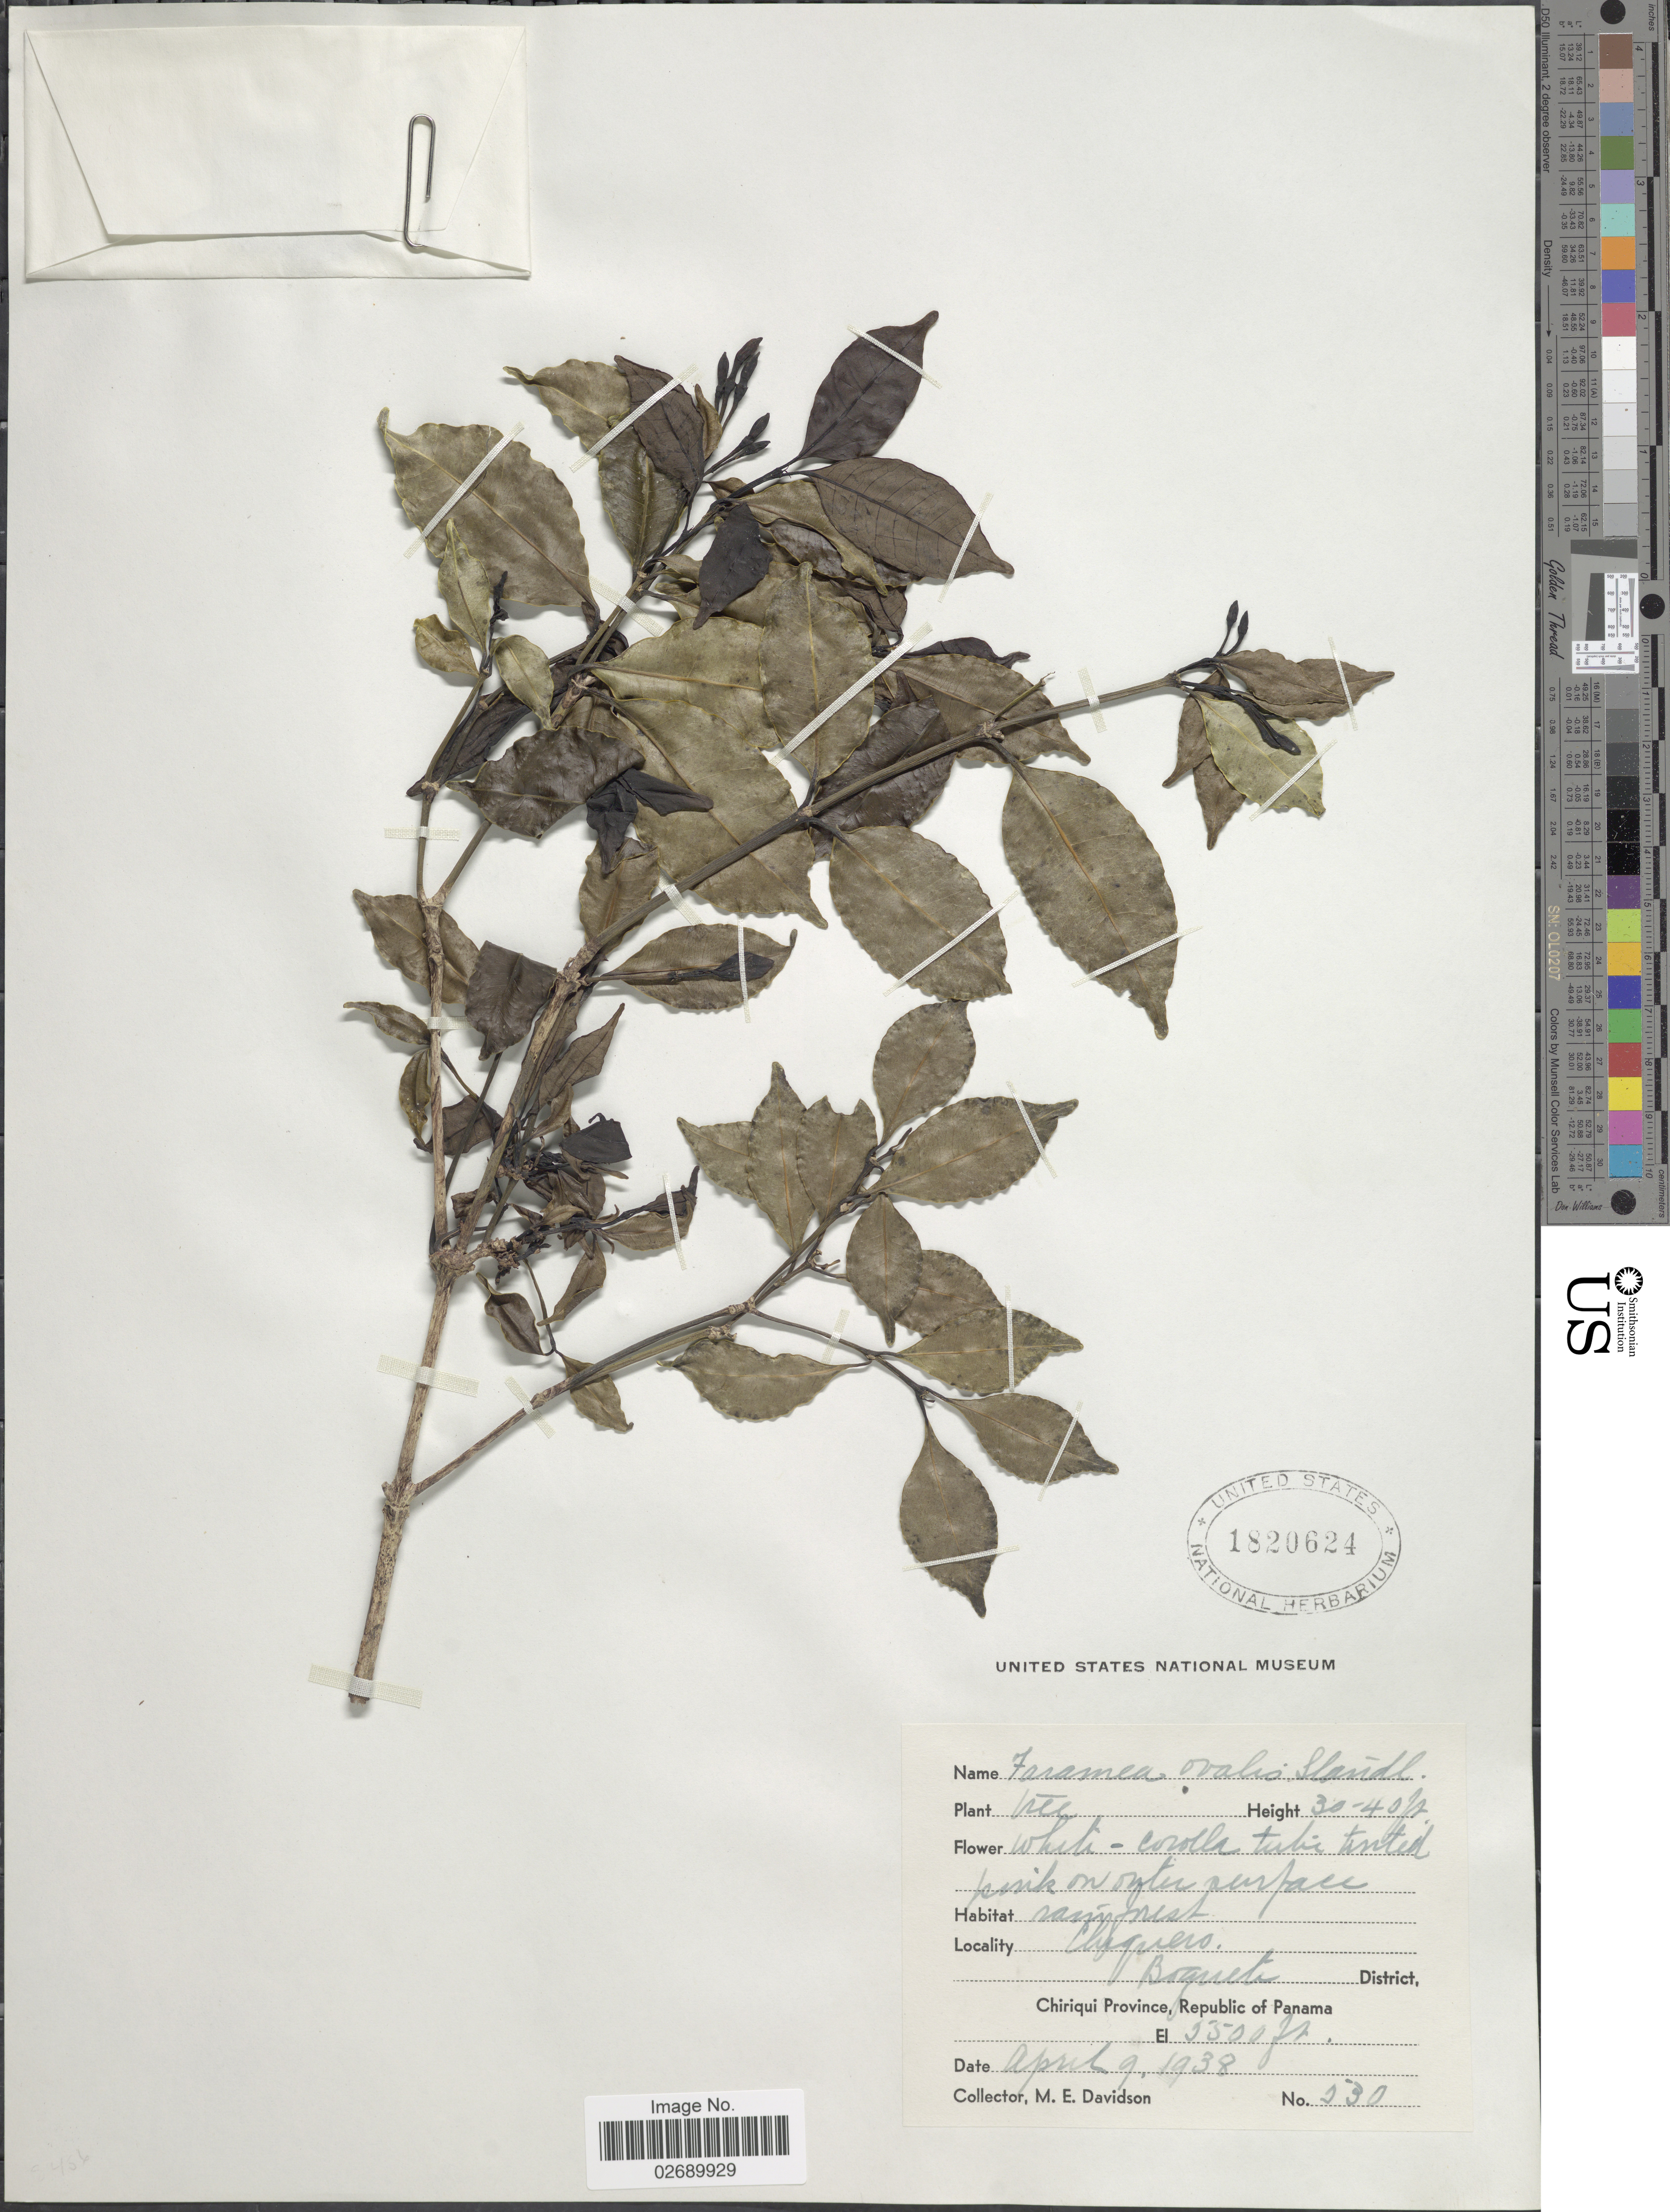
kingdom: Plantae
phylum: Tracheophyta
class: Magnoliopsida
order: Gentianales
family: Rubiaceae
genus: Faramea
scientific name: Faramea ovalis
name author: Standl.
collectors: M. E. Davidson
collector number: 230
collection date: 1938-04-09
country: Panama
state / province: Chiriqui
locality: Choquero. Boquete District.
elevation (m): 1676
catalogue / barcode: US 1820624